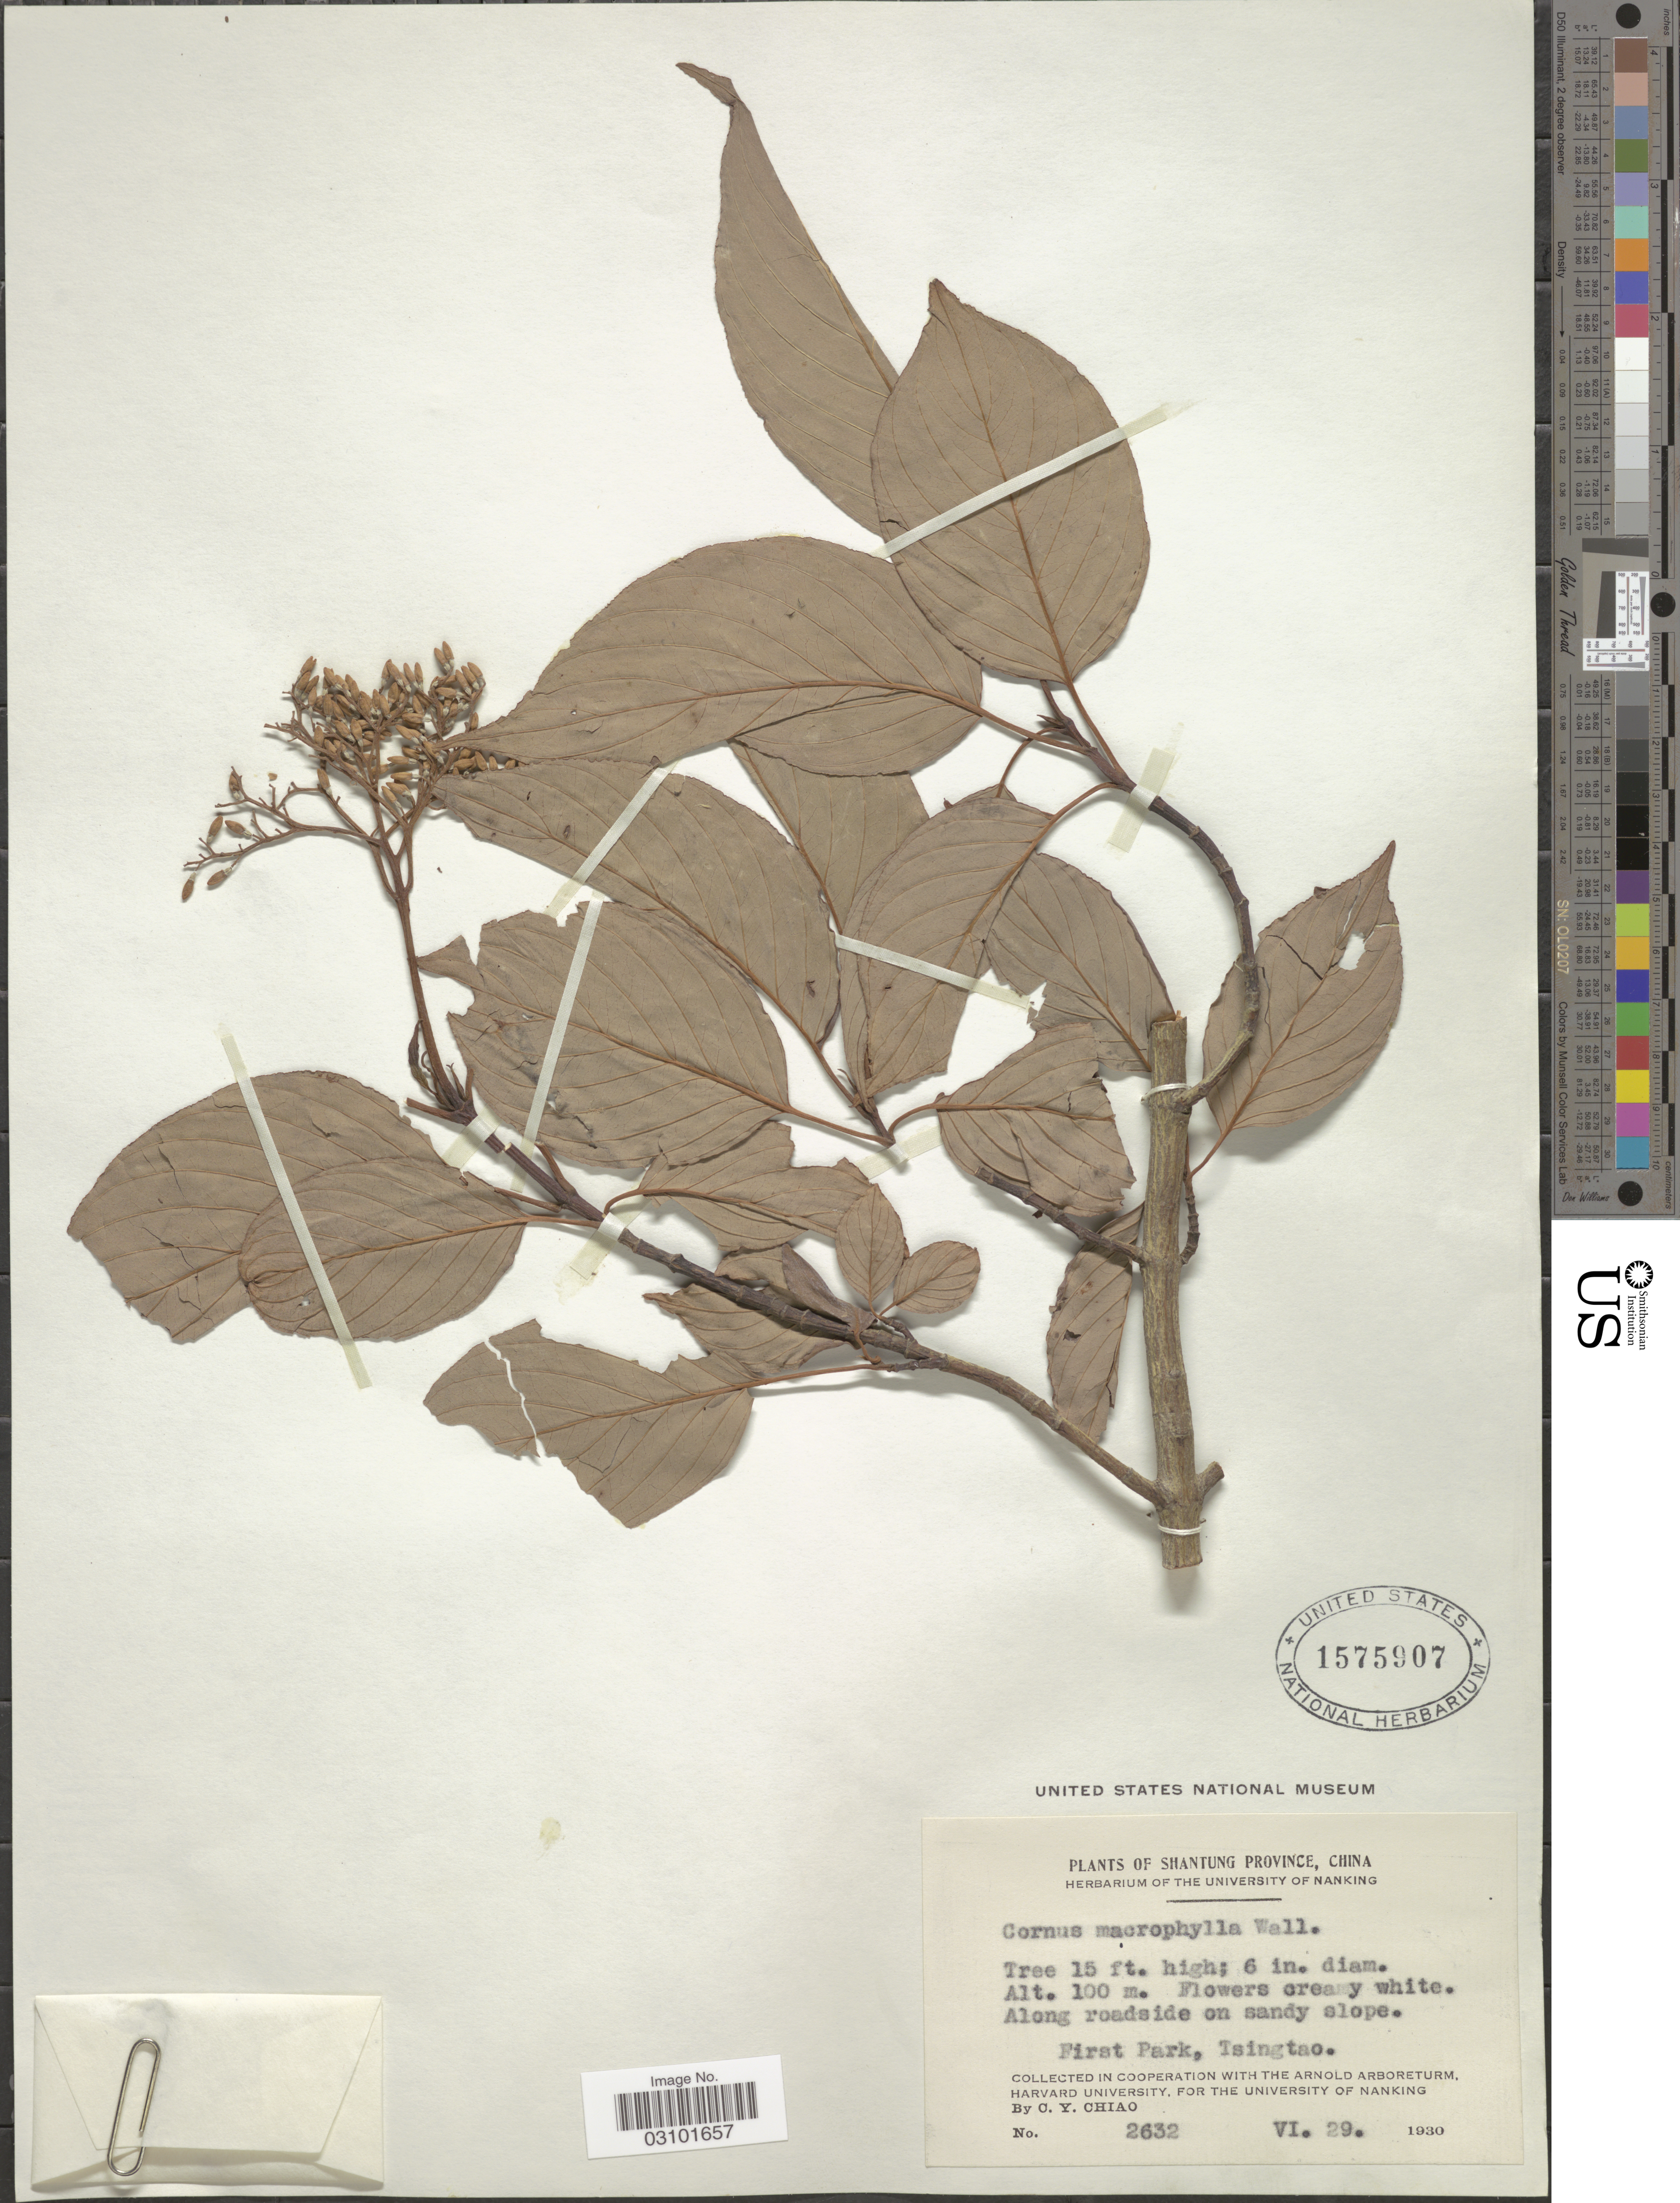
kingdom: Plantae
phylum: Tracheophyta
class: Magnoliopsida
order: Cornales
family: Cornaceae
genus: Cornus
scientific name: Cornus macrophylla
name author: Wall.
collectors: C. Y. Chiao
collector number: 2632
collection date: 1930-06-29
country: China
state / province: Shandong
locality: Shantung Province. Along roadside on sandy slope. First Park, Tsingtao.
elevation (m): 100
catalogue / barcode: US 1575907